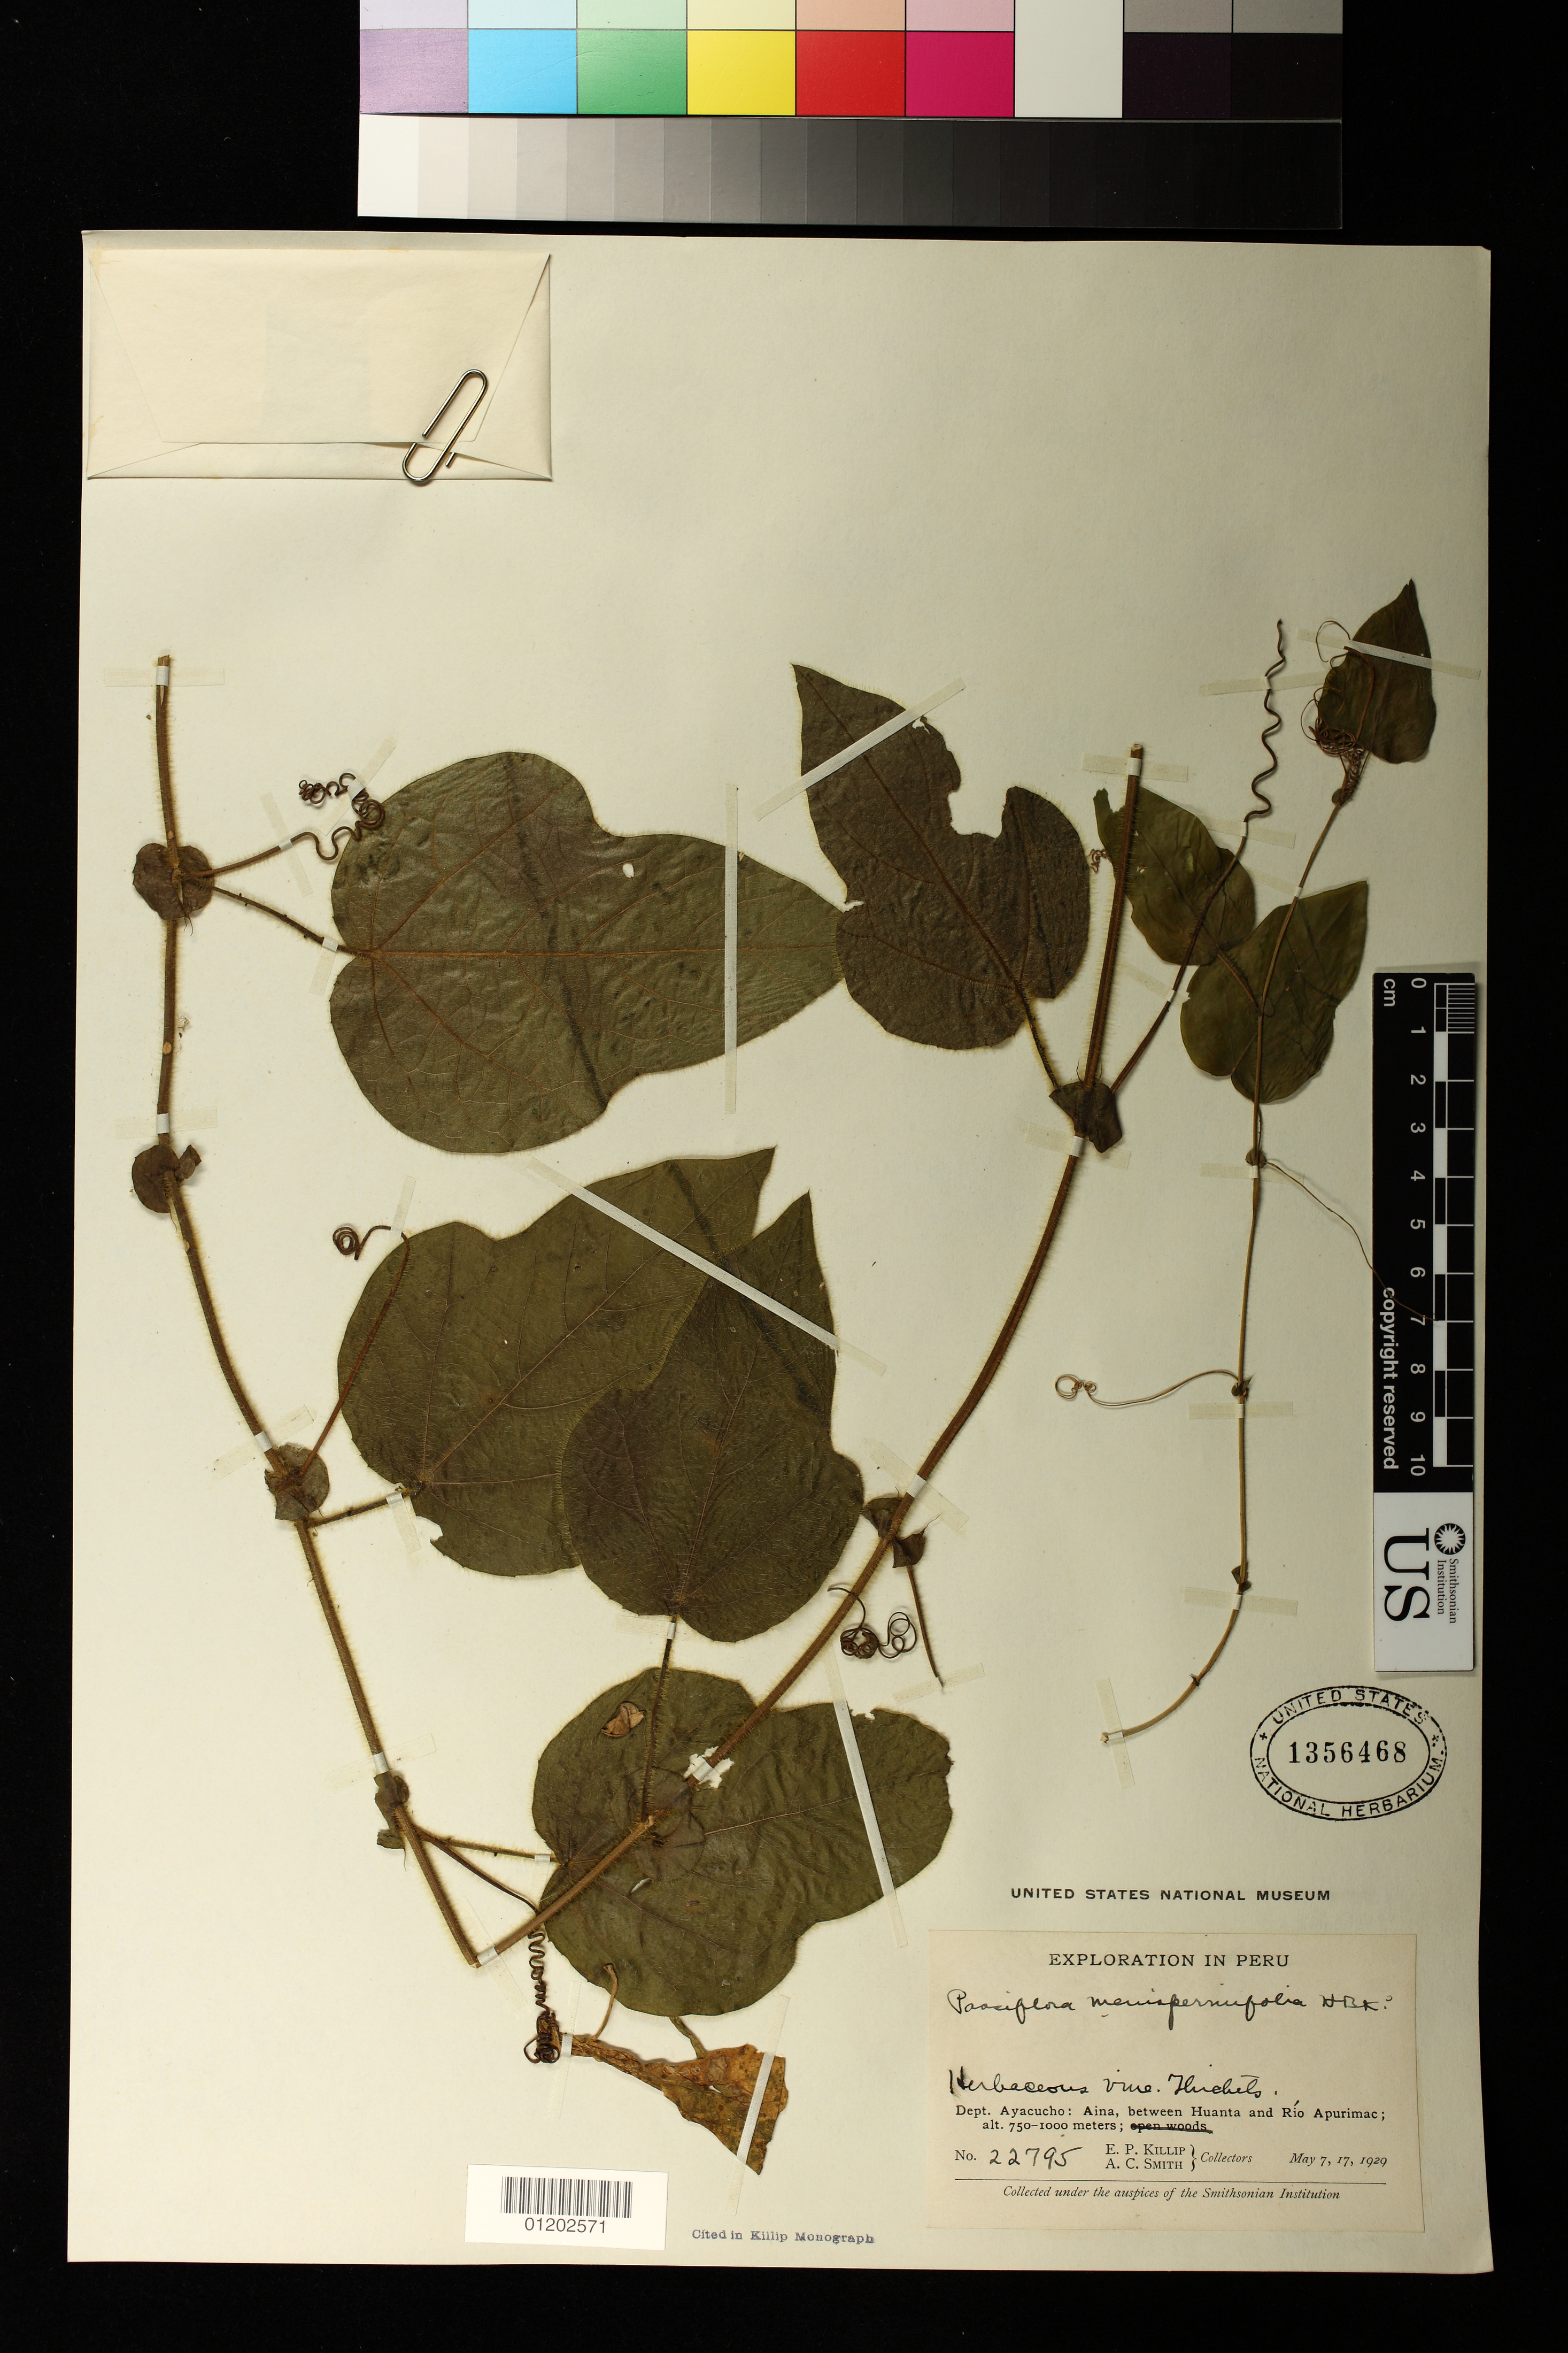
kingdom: Plantae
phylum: Tracheophyta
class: Magnoliopsida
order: Malpighiales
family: Passifloraceae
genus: Passiflora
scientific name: Passiflora menispermifolia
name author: Kunth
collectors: E. P. Killip & A. C. Smith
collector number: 22795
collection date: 1929-05-07/1929-05-17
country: Peru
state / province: Ayacucho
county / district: La Mar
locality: Ayna (Aina), between Huanta and Rio Apurimac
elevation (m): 750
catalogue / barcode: US 1356468